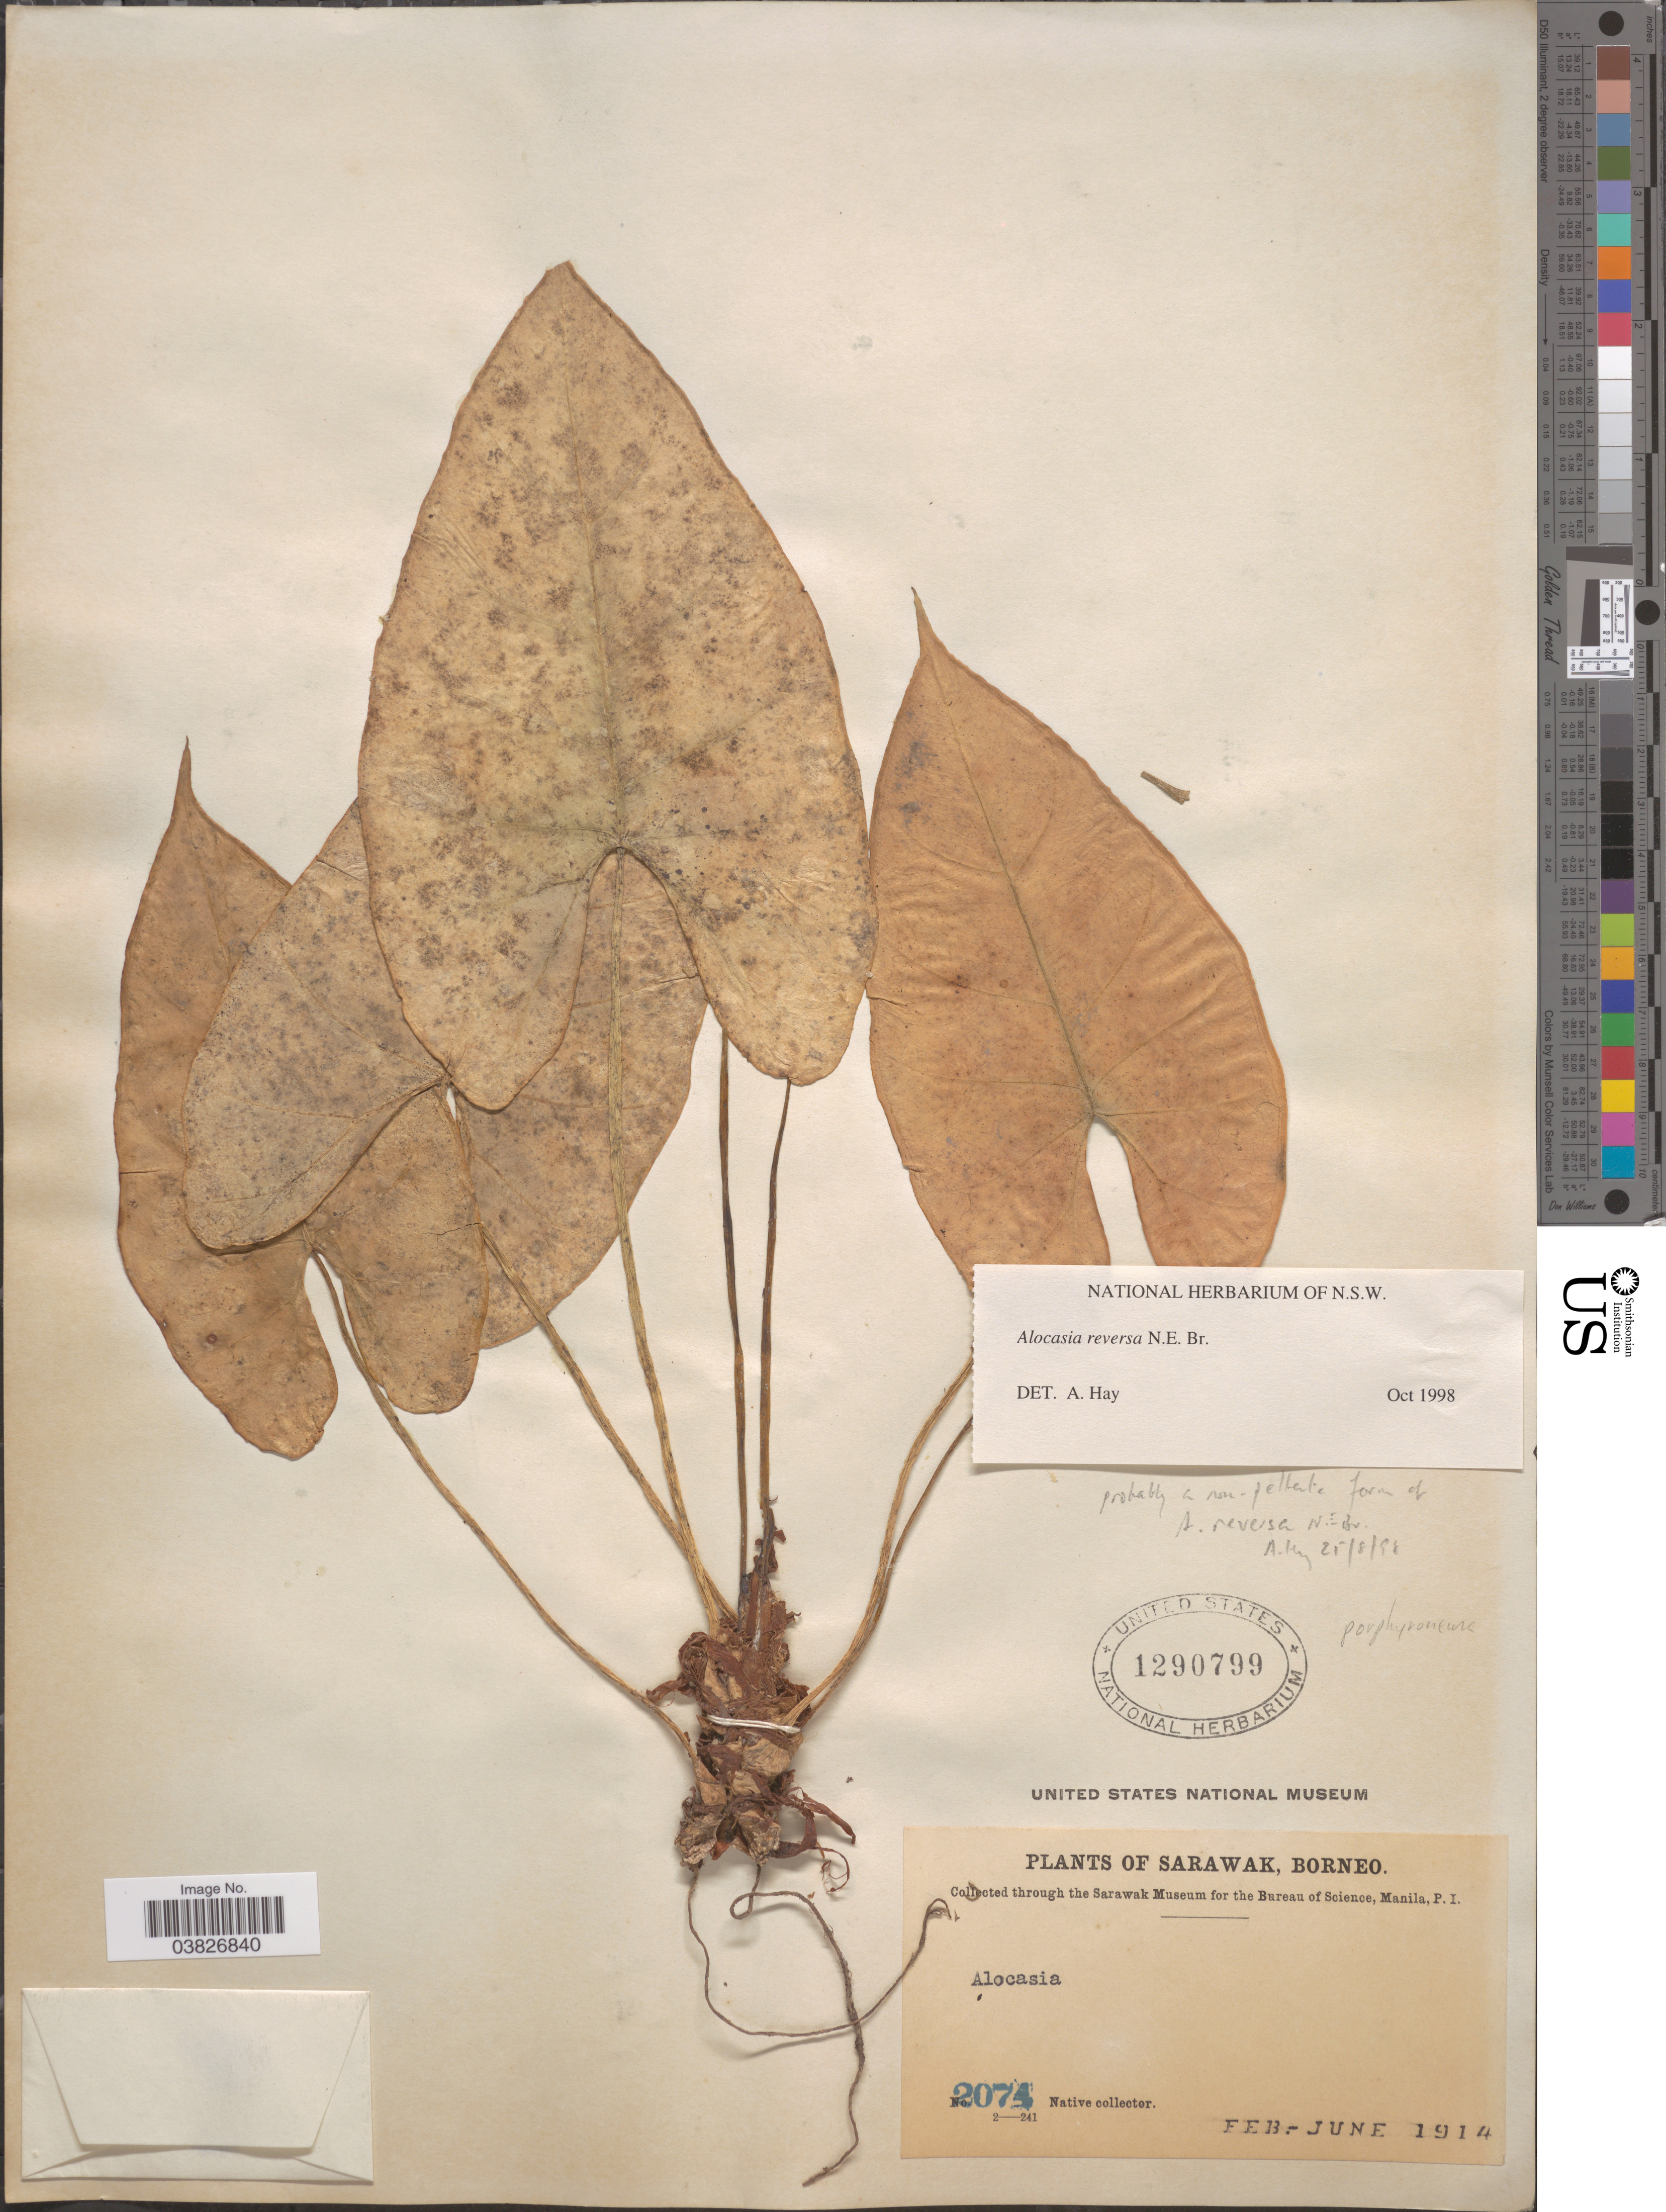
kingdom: Plantae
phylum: Tracheophyta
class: Liliopsida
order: Alismatales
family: Araceae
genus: Alocasia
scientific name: Alocasia reversa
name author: N.E. Br.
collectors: Native collector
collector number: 2074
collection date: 1914-02/1914-06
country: Malaysia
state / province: Sarawak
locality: Borneo.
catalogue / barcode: US 1290799